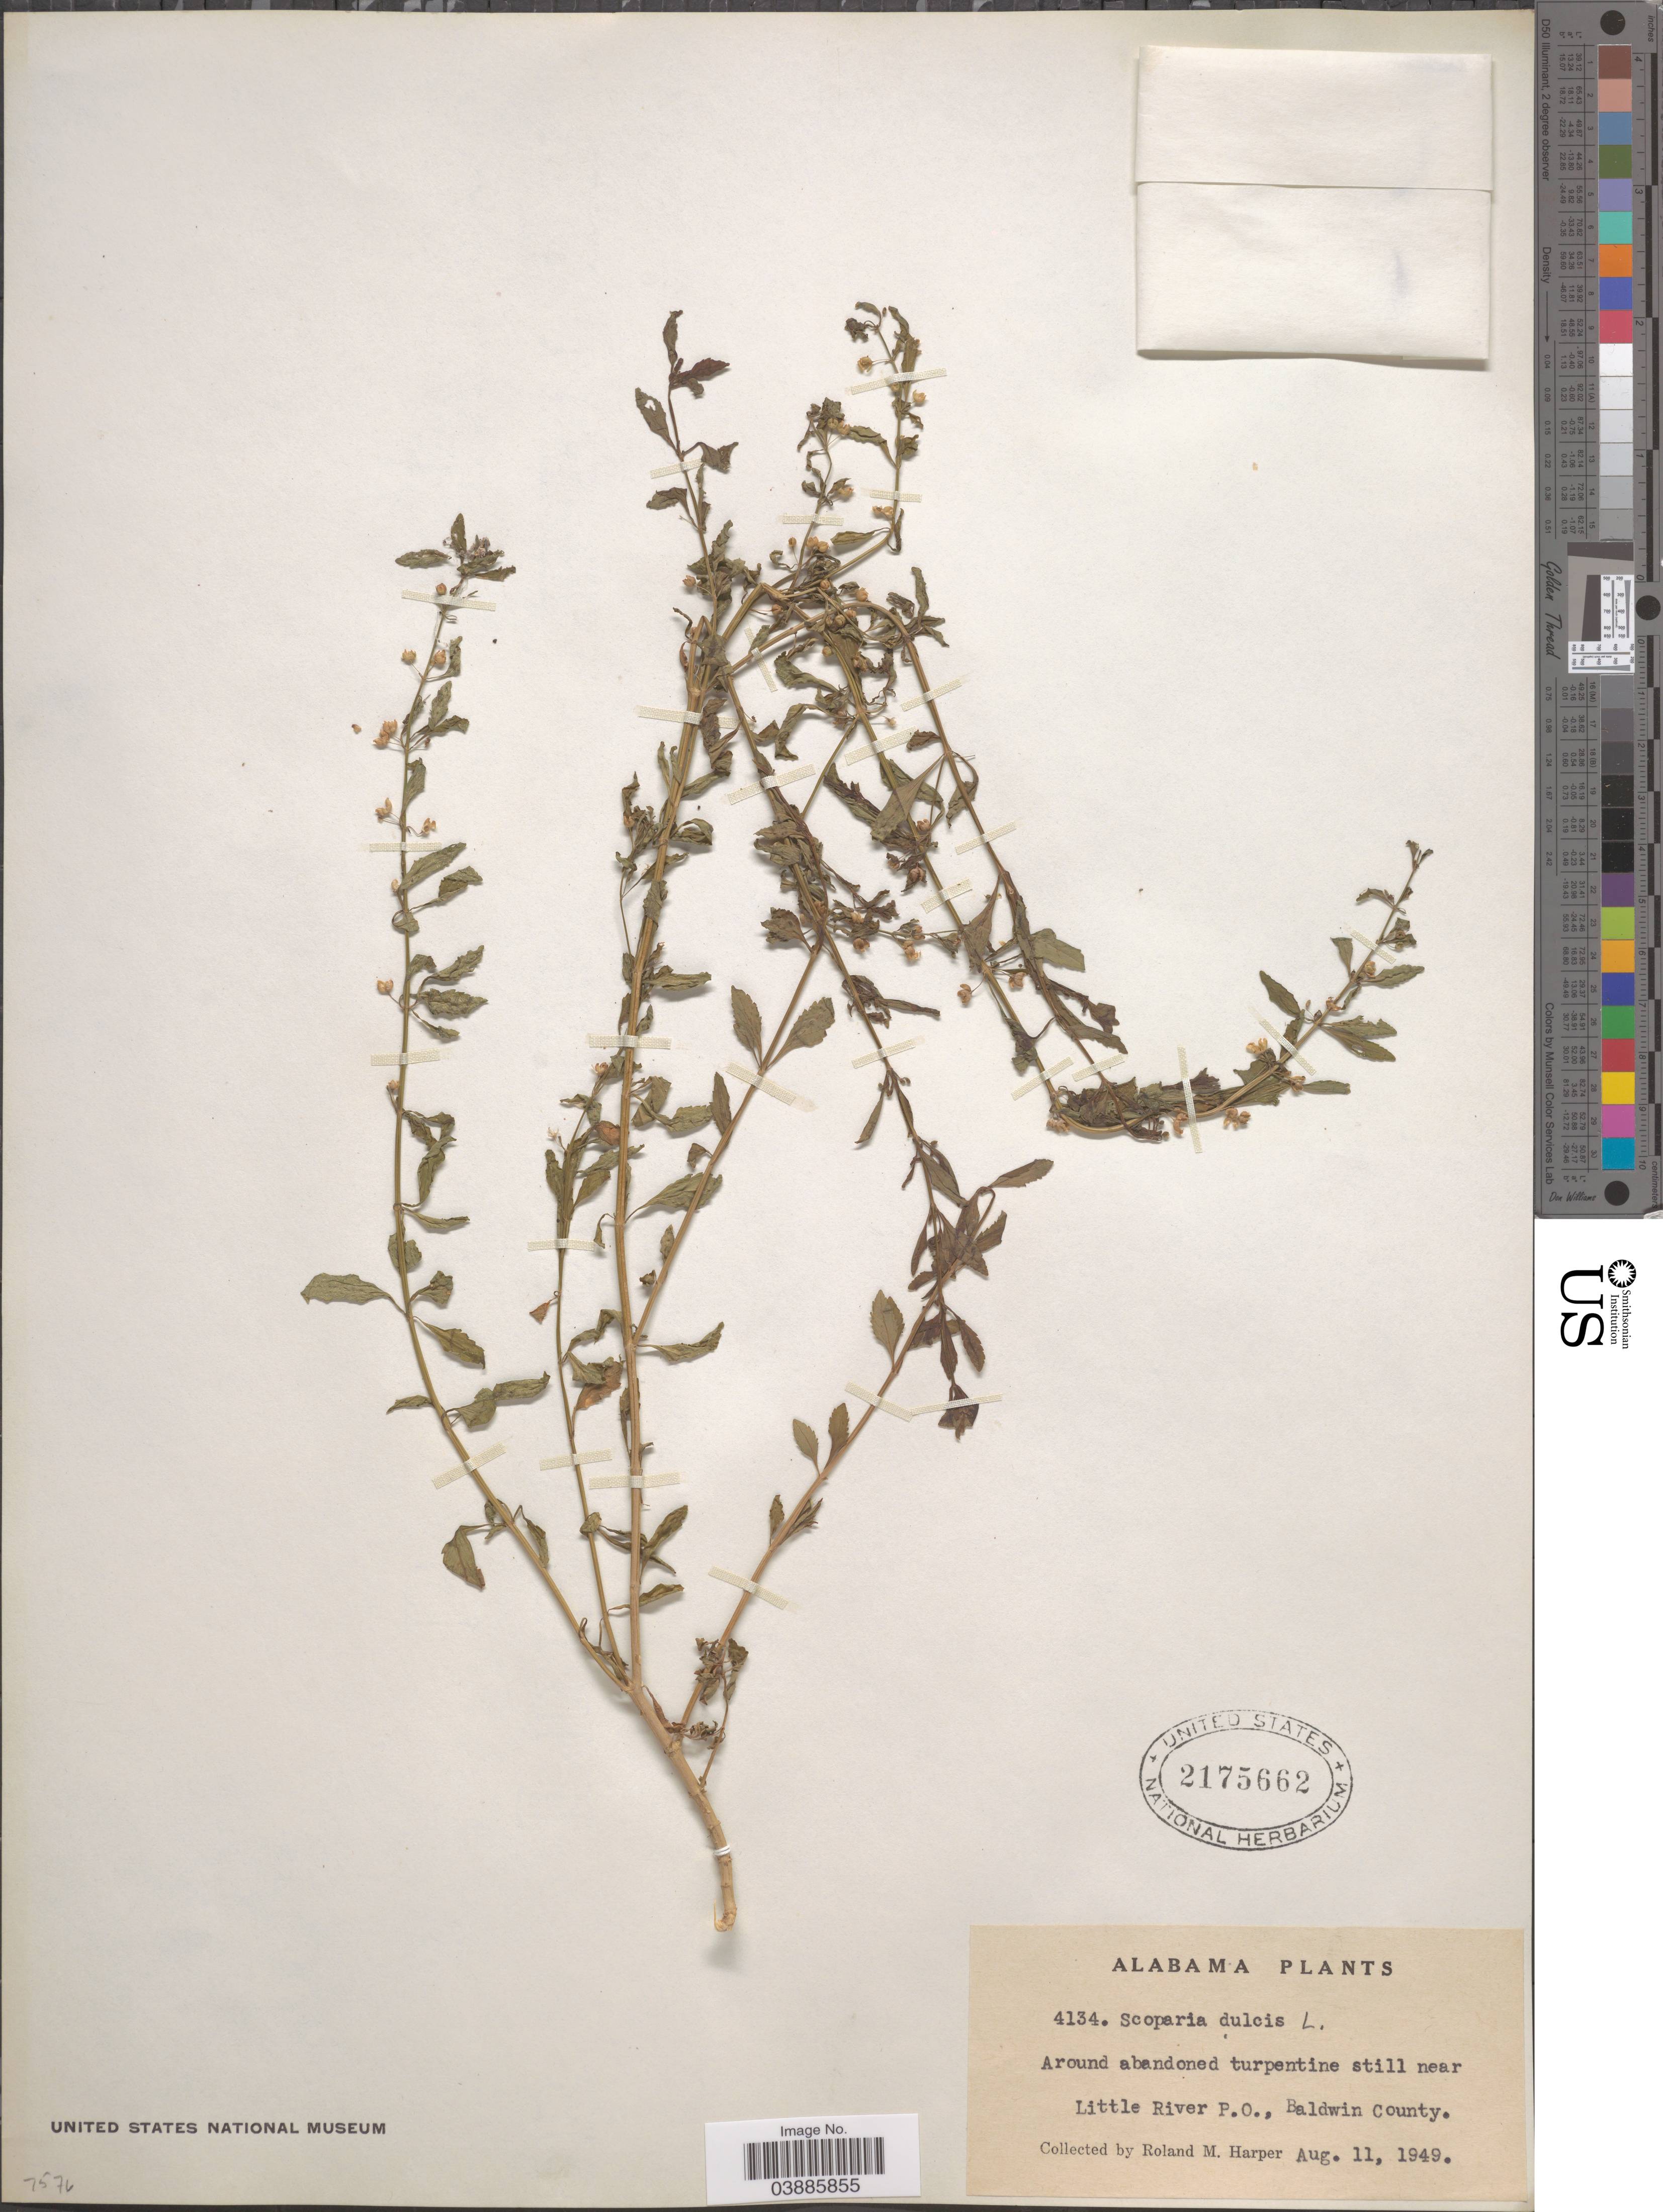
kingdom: Plantae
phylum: Tracheophyta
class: Magnoliopsida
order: Lamiales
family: Plantaginaceae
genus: Scoparia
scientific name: Scoparia dulcis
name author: L.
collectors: R. M. Harper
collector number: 4134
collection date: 1949-08-11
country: United States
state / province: Alabama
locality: Little River P.O., Baldwin County.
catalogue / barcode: US 2175662